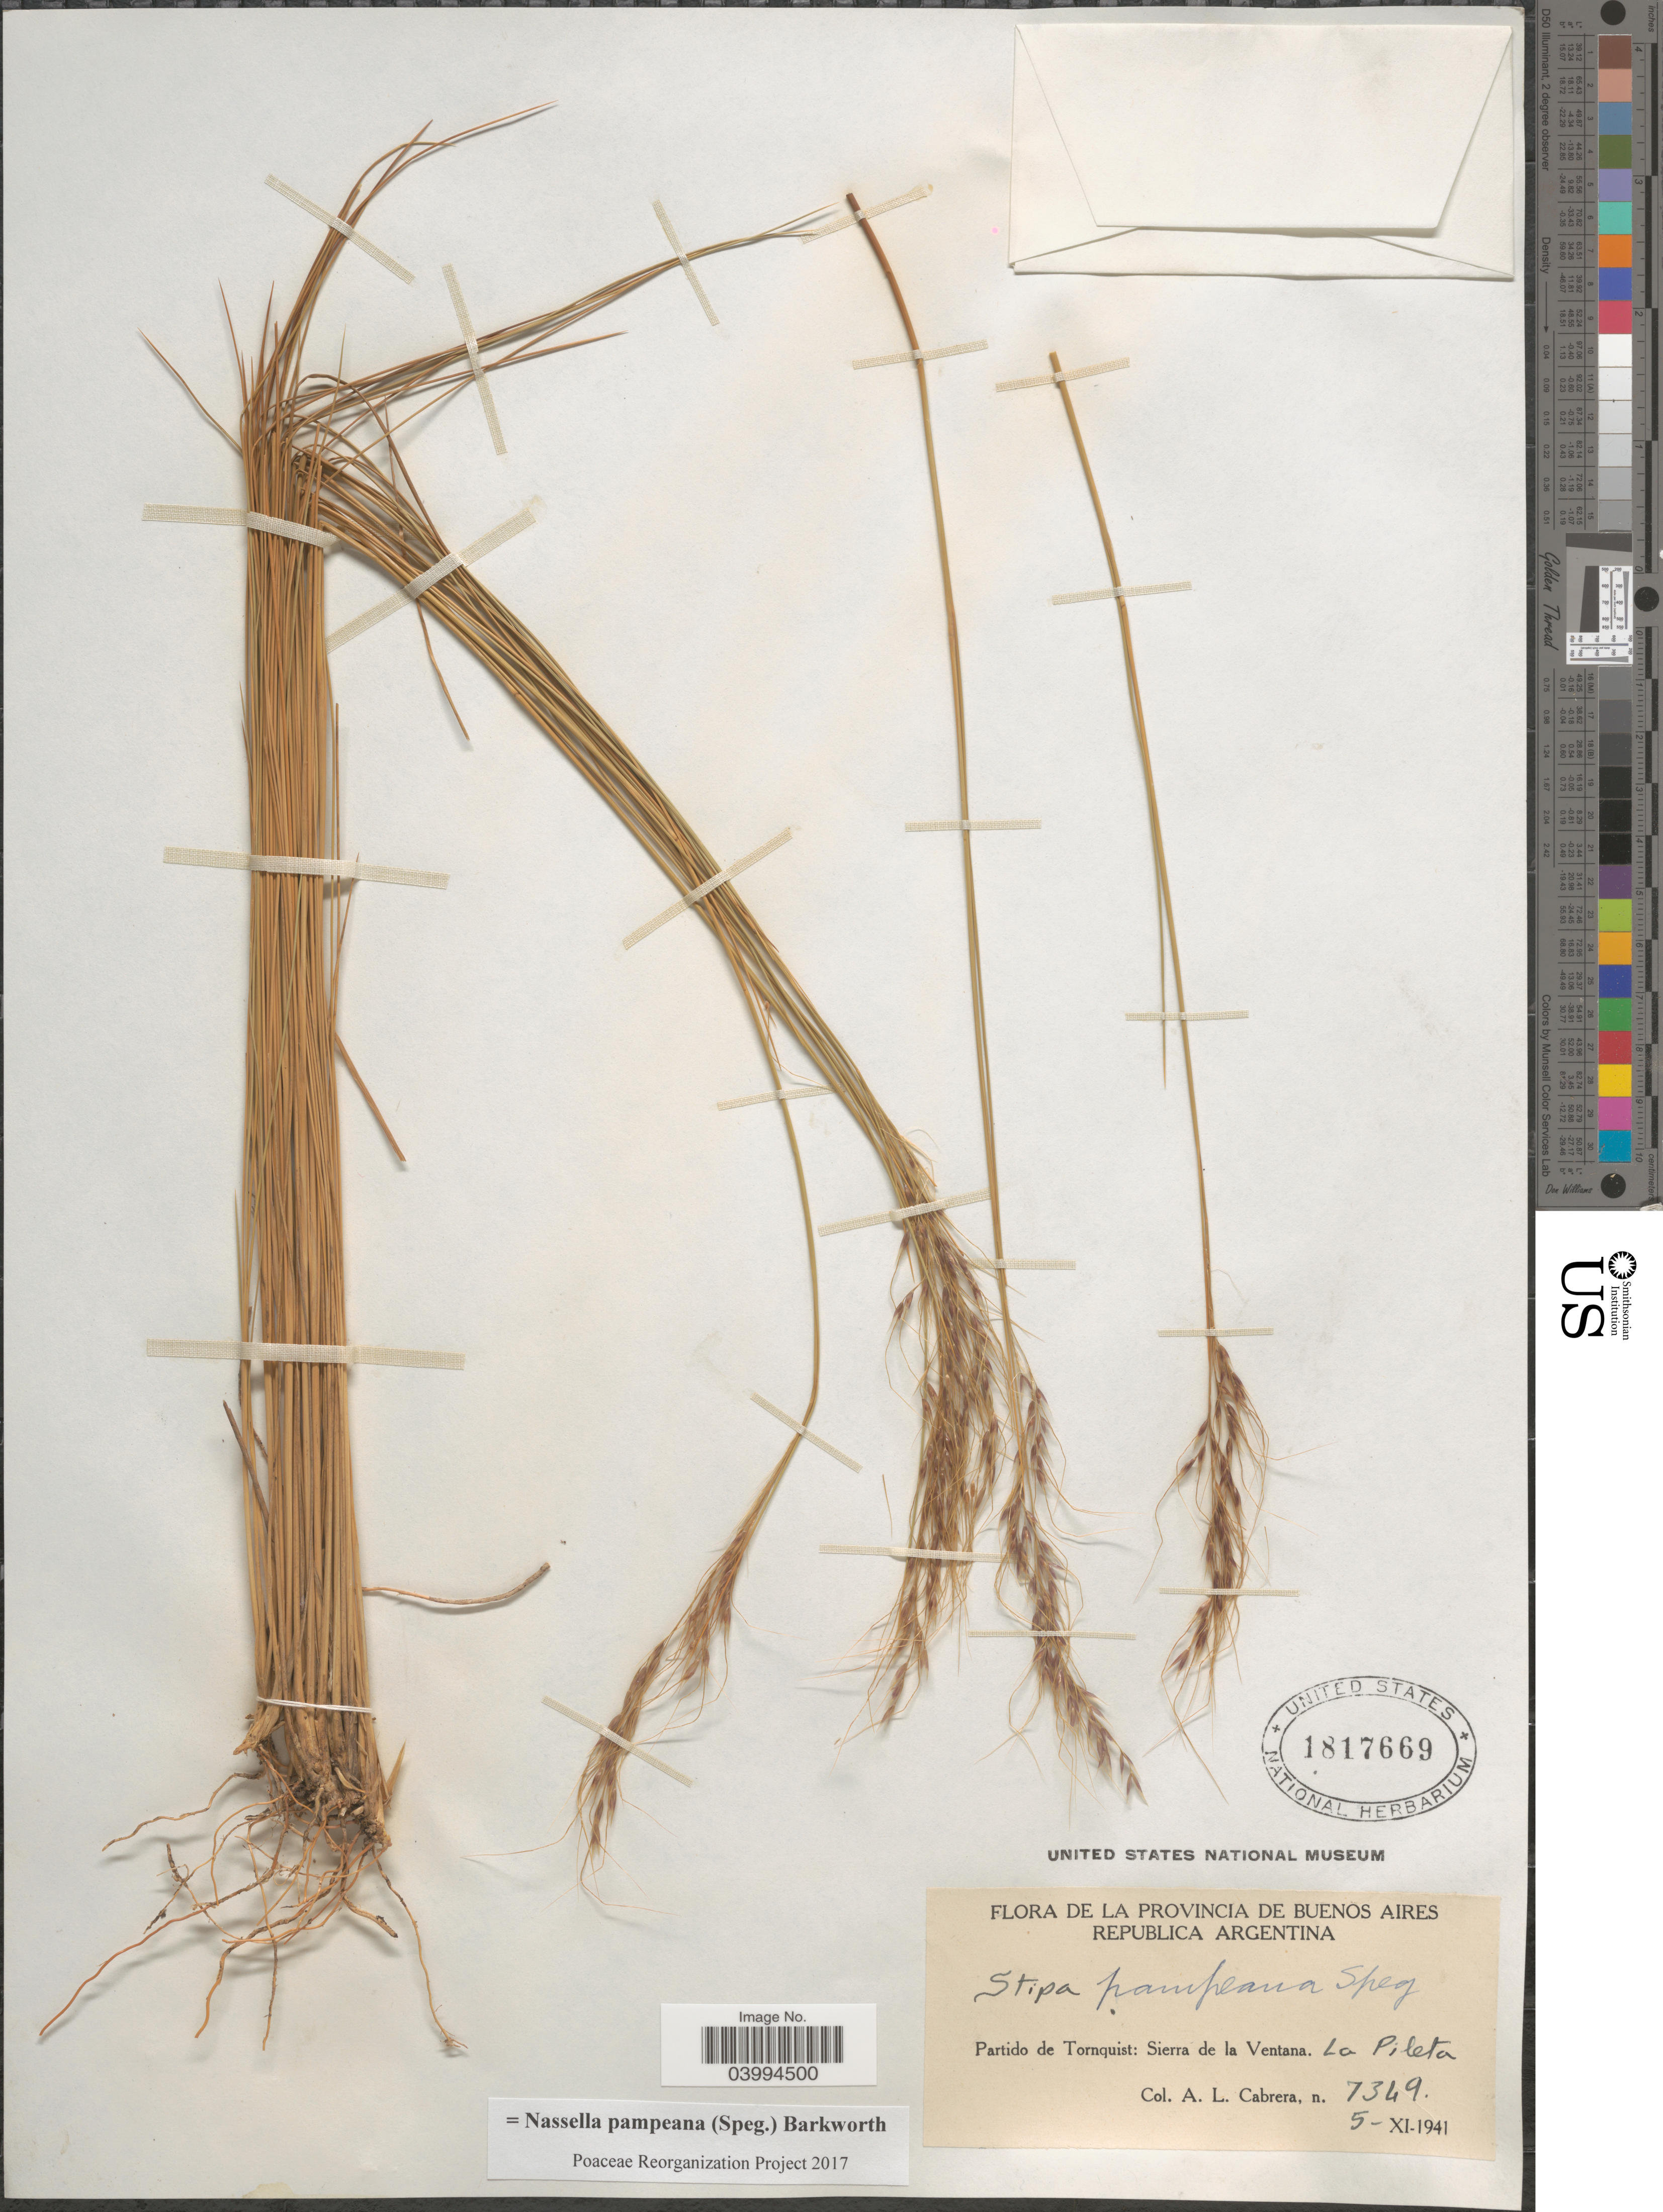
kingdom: Plantae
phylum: Tracheophyta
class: Liliopsida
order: Poales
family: Poaceae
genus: Nassella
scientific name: Nassella pampeana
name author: (Speg.) Barkworth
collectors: A. L. Cabrera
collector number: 7349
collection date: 1941-11-05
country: Argentina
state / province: Buenos Aires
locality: Partido de Tornquist: Sierra de la Ventana. La Pileta.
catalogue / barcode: US 1817669